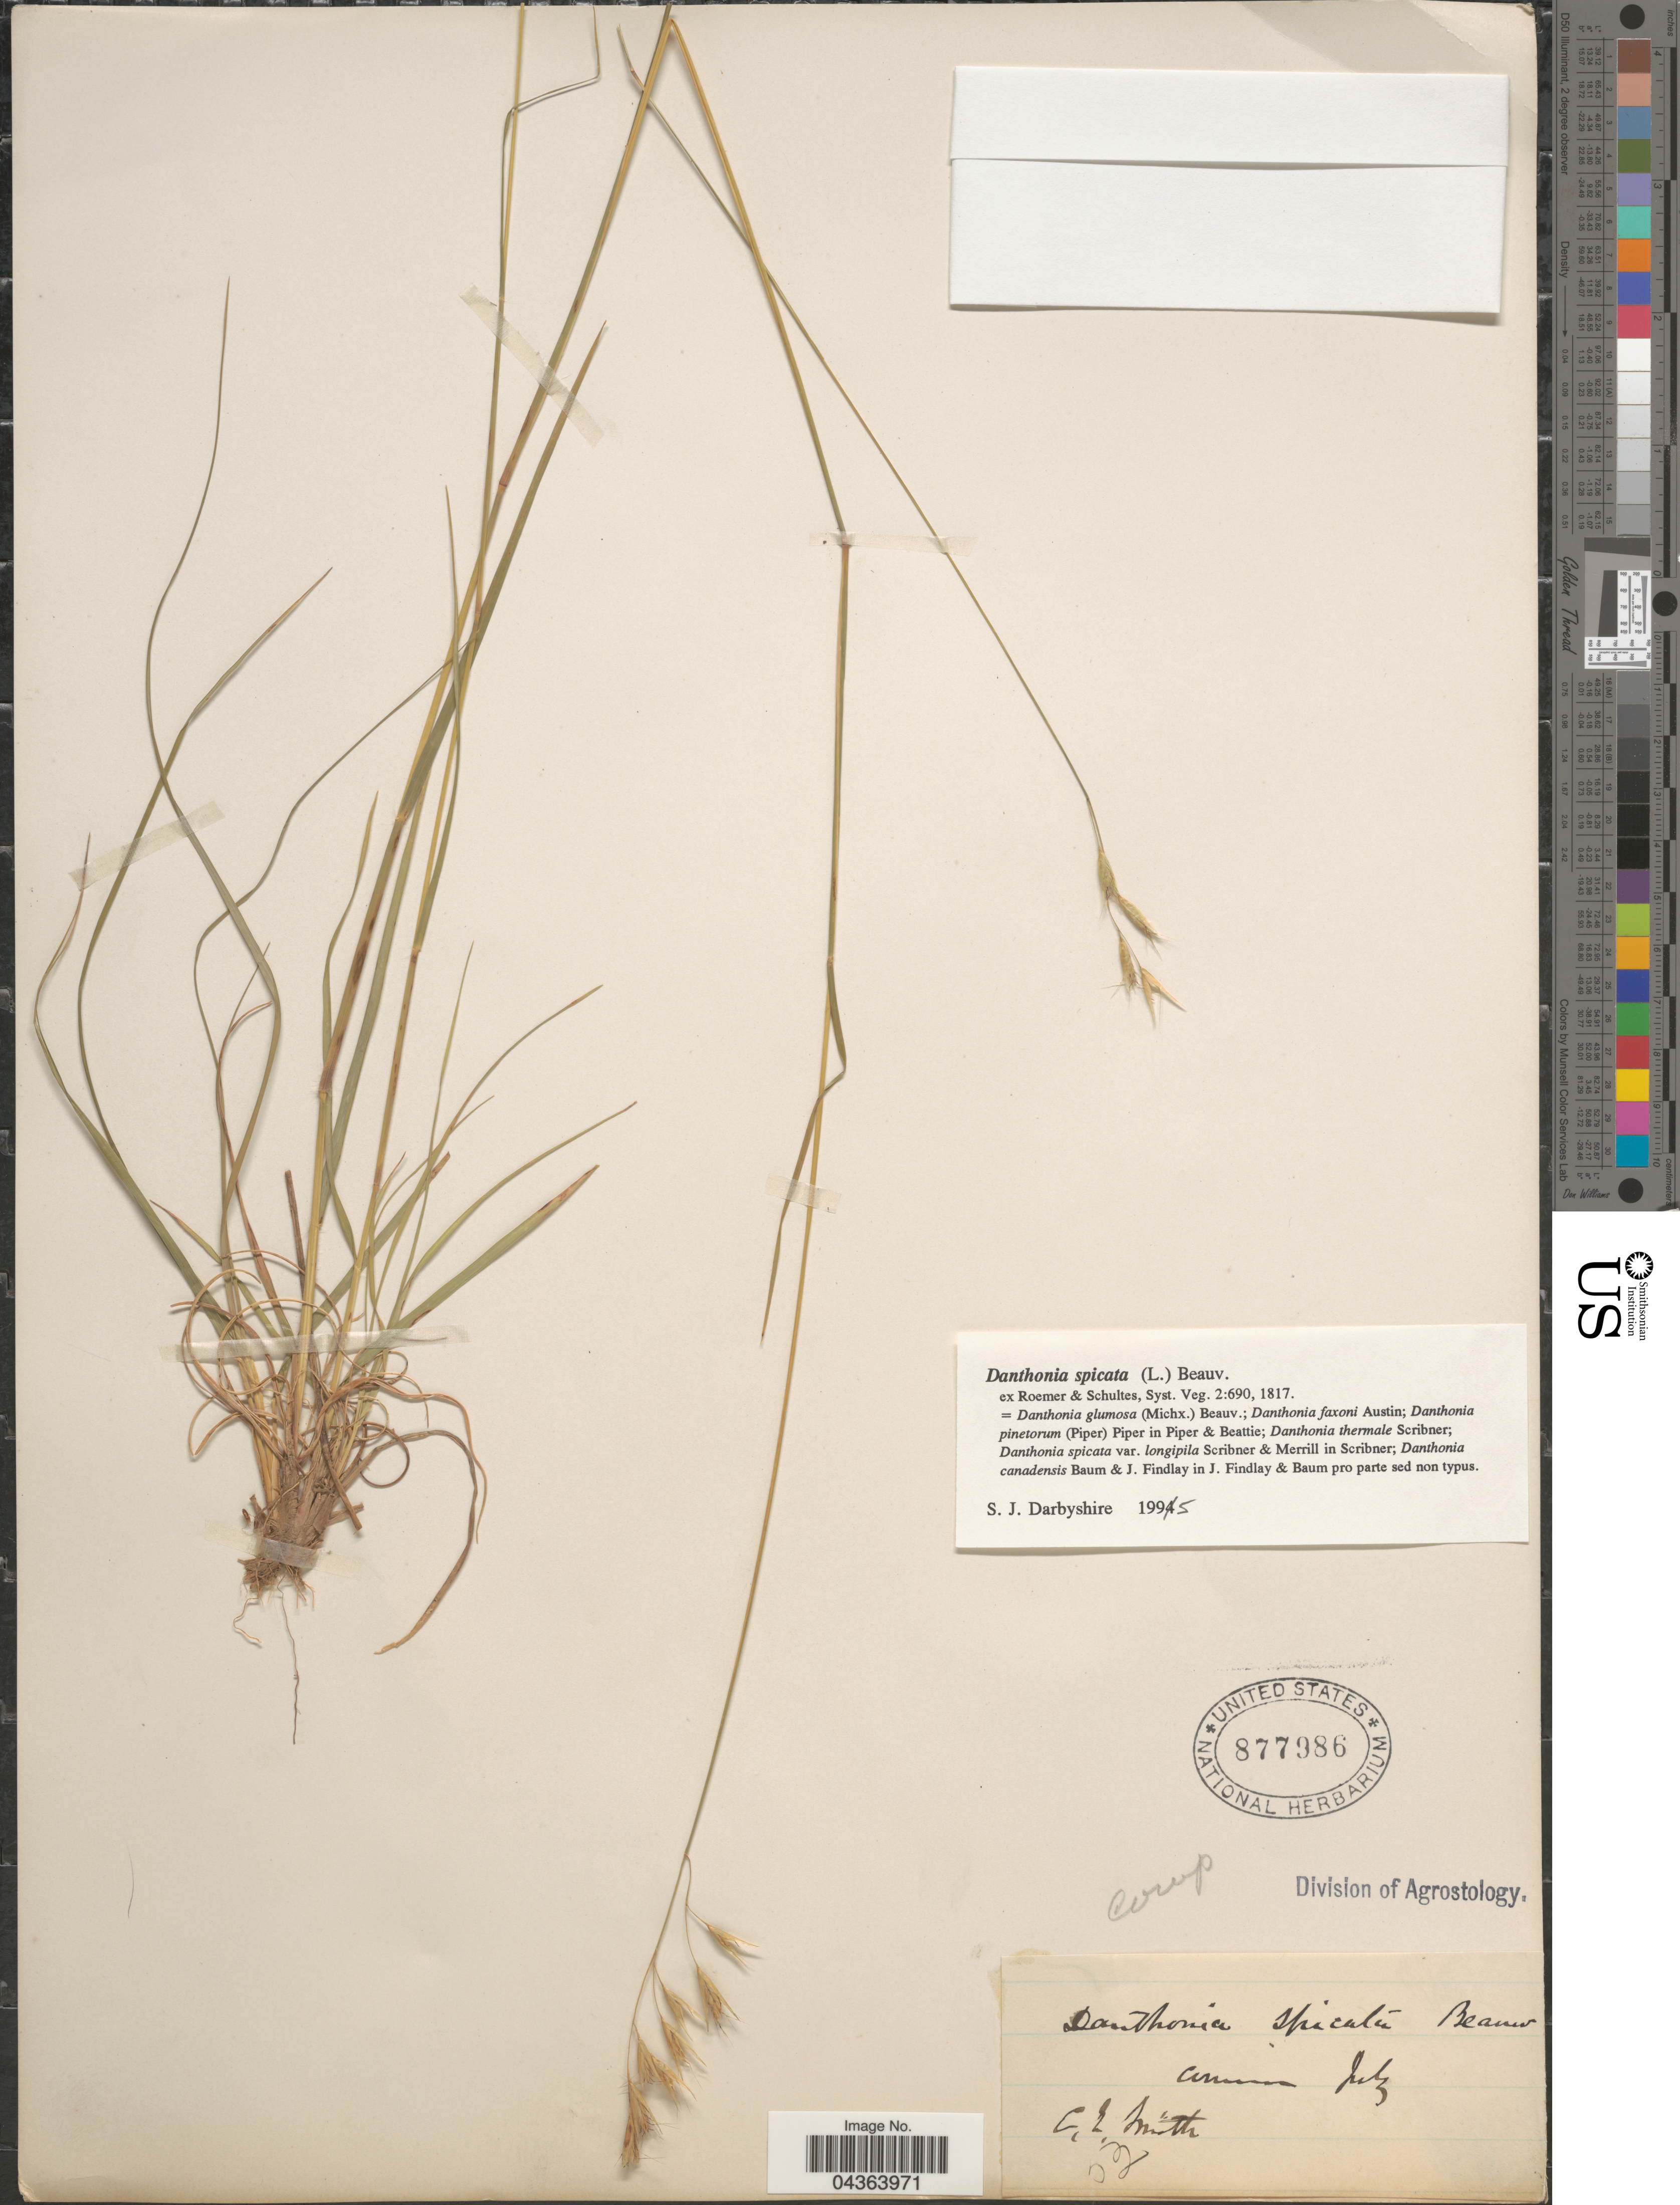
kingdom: Plantae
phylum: Tracheophyta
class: Liliopsida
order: Poales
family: Poaceae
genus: Danthonia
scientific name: Danthonia spicata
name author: (L.) P. Beauv. ex Roem. & Schult.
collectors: C. E. Smith Jr.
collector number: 52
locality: Common [interpreted].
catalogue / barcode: US 877986